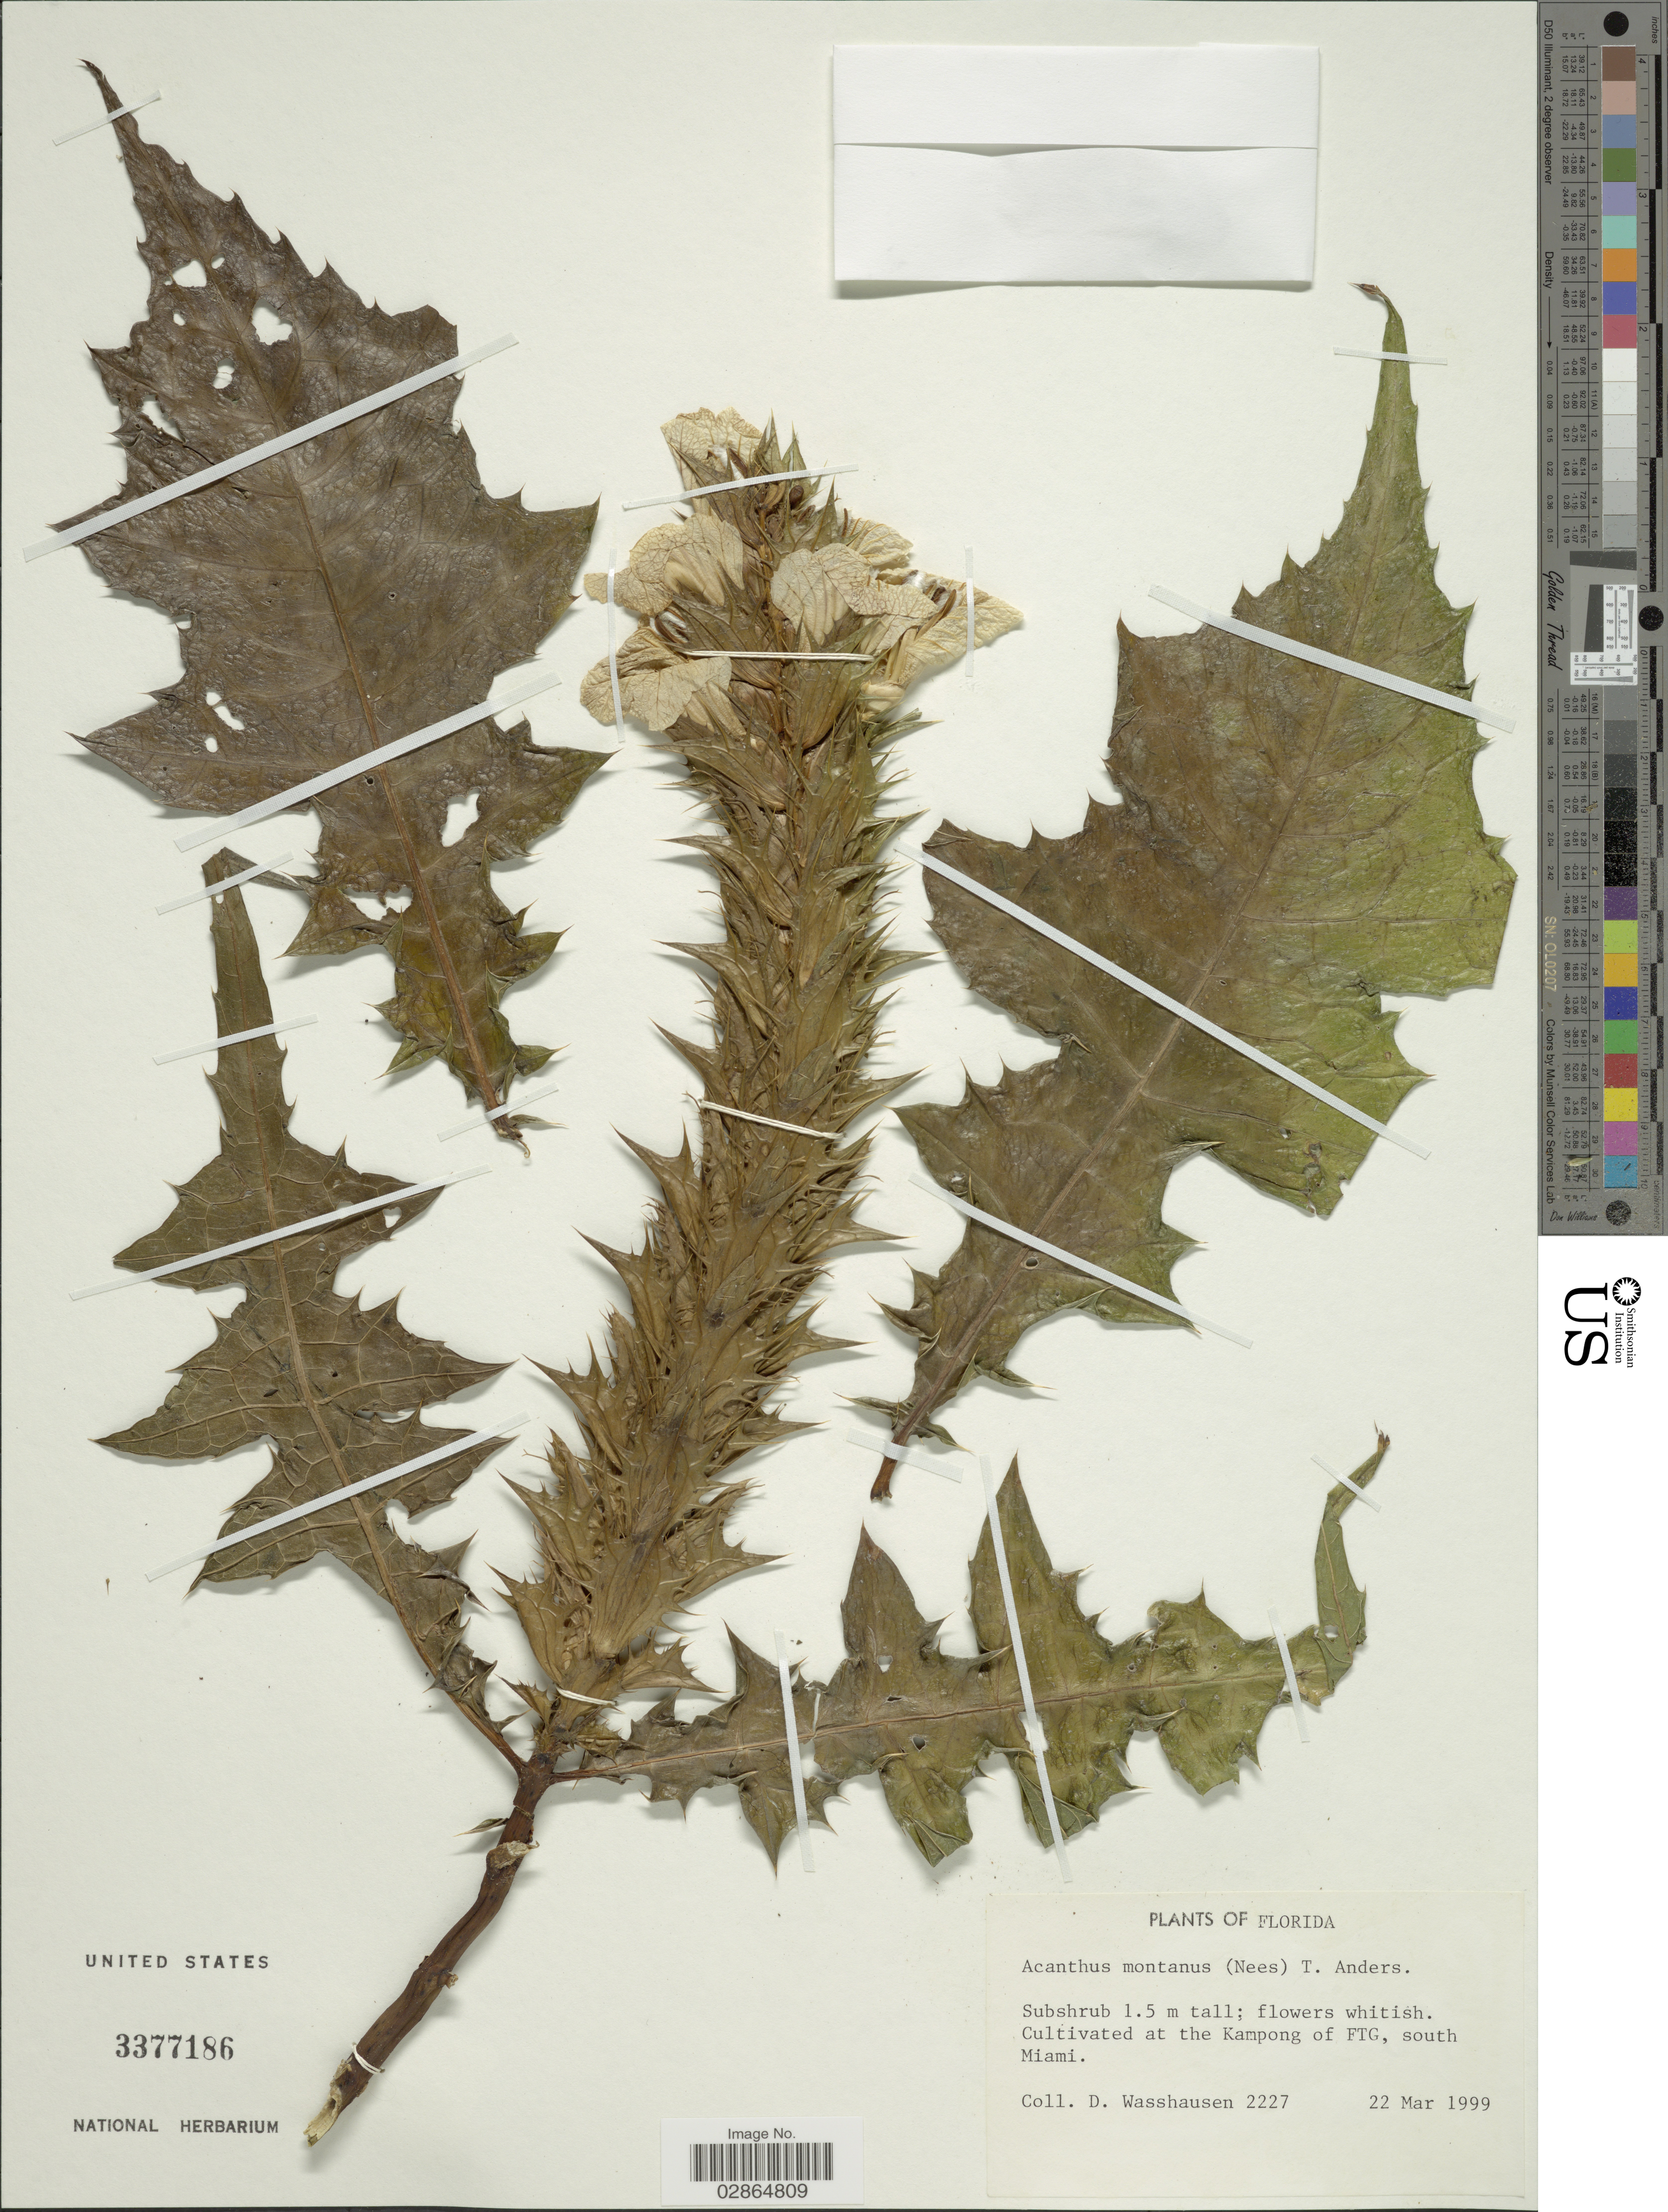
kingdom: Plantae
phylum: Tracheophyta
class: Magnoliopsida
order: Lamiales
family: Acanthaceae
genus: Acanthus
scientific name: Acanthus montanus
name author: (Nees) T. Anderson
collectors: D. C. Wasshausen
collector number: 2227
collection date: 1999-03-22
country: United States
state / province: Florida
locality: Cultivated at the Kampong of FTG, south Miami.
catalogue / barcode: US 3377186